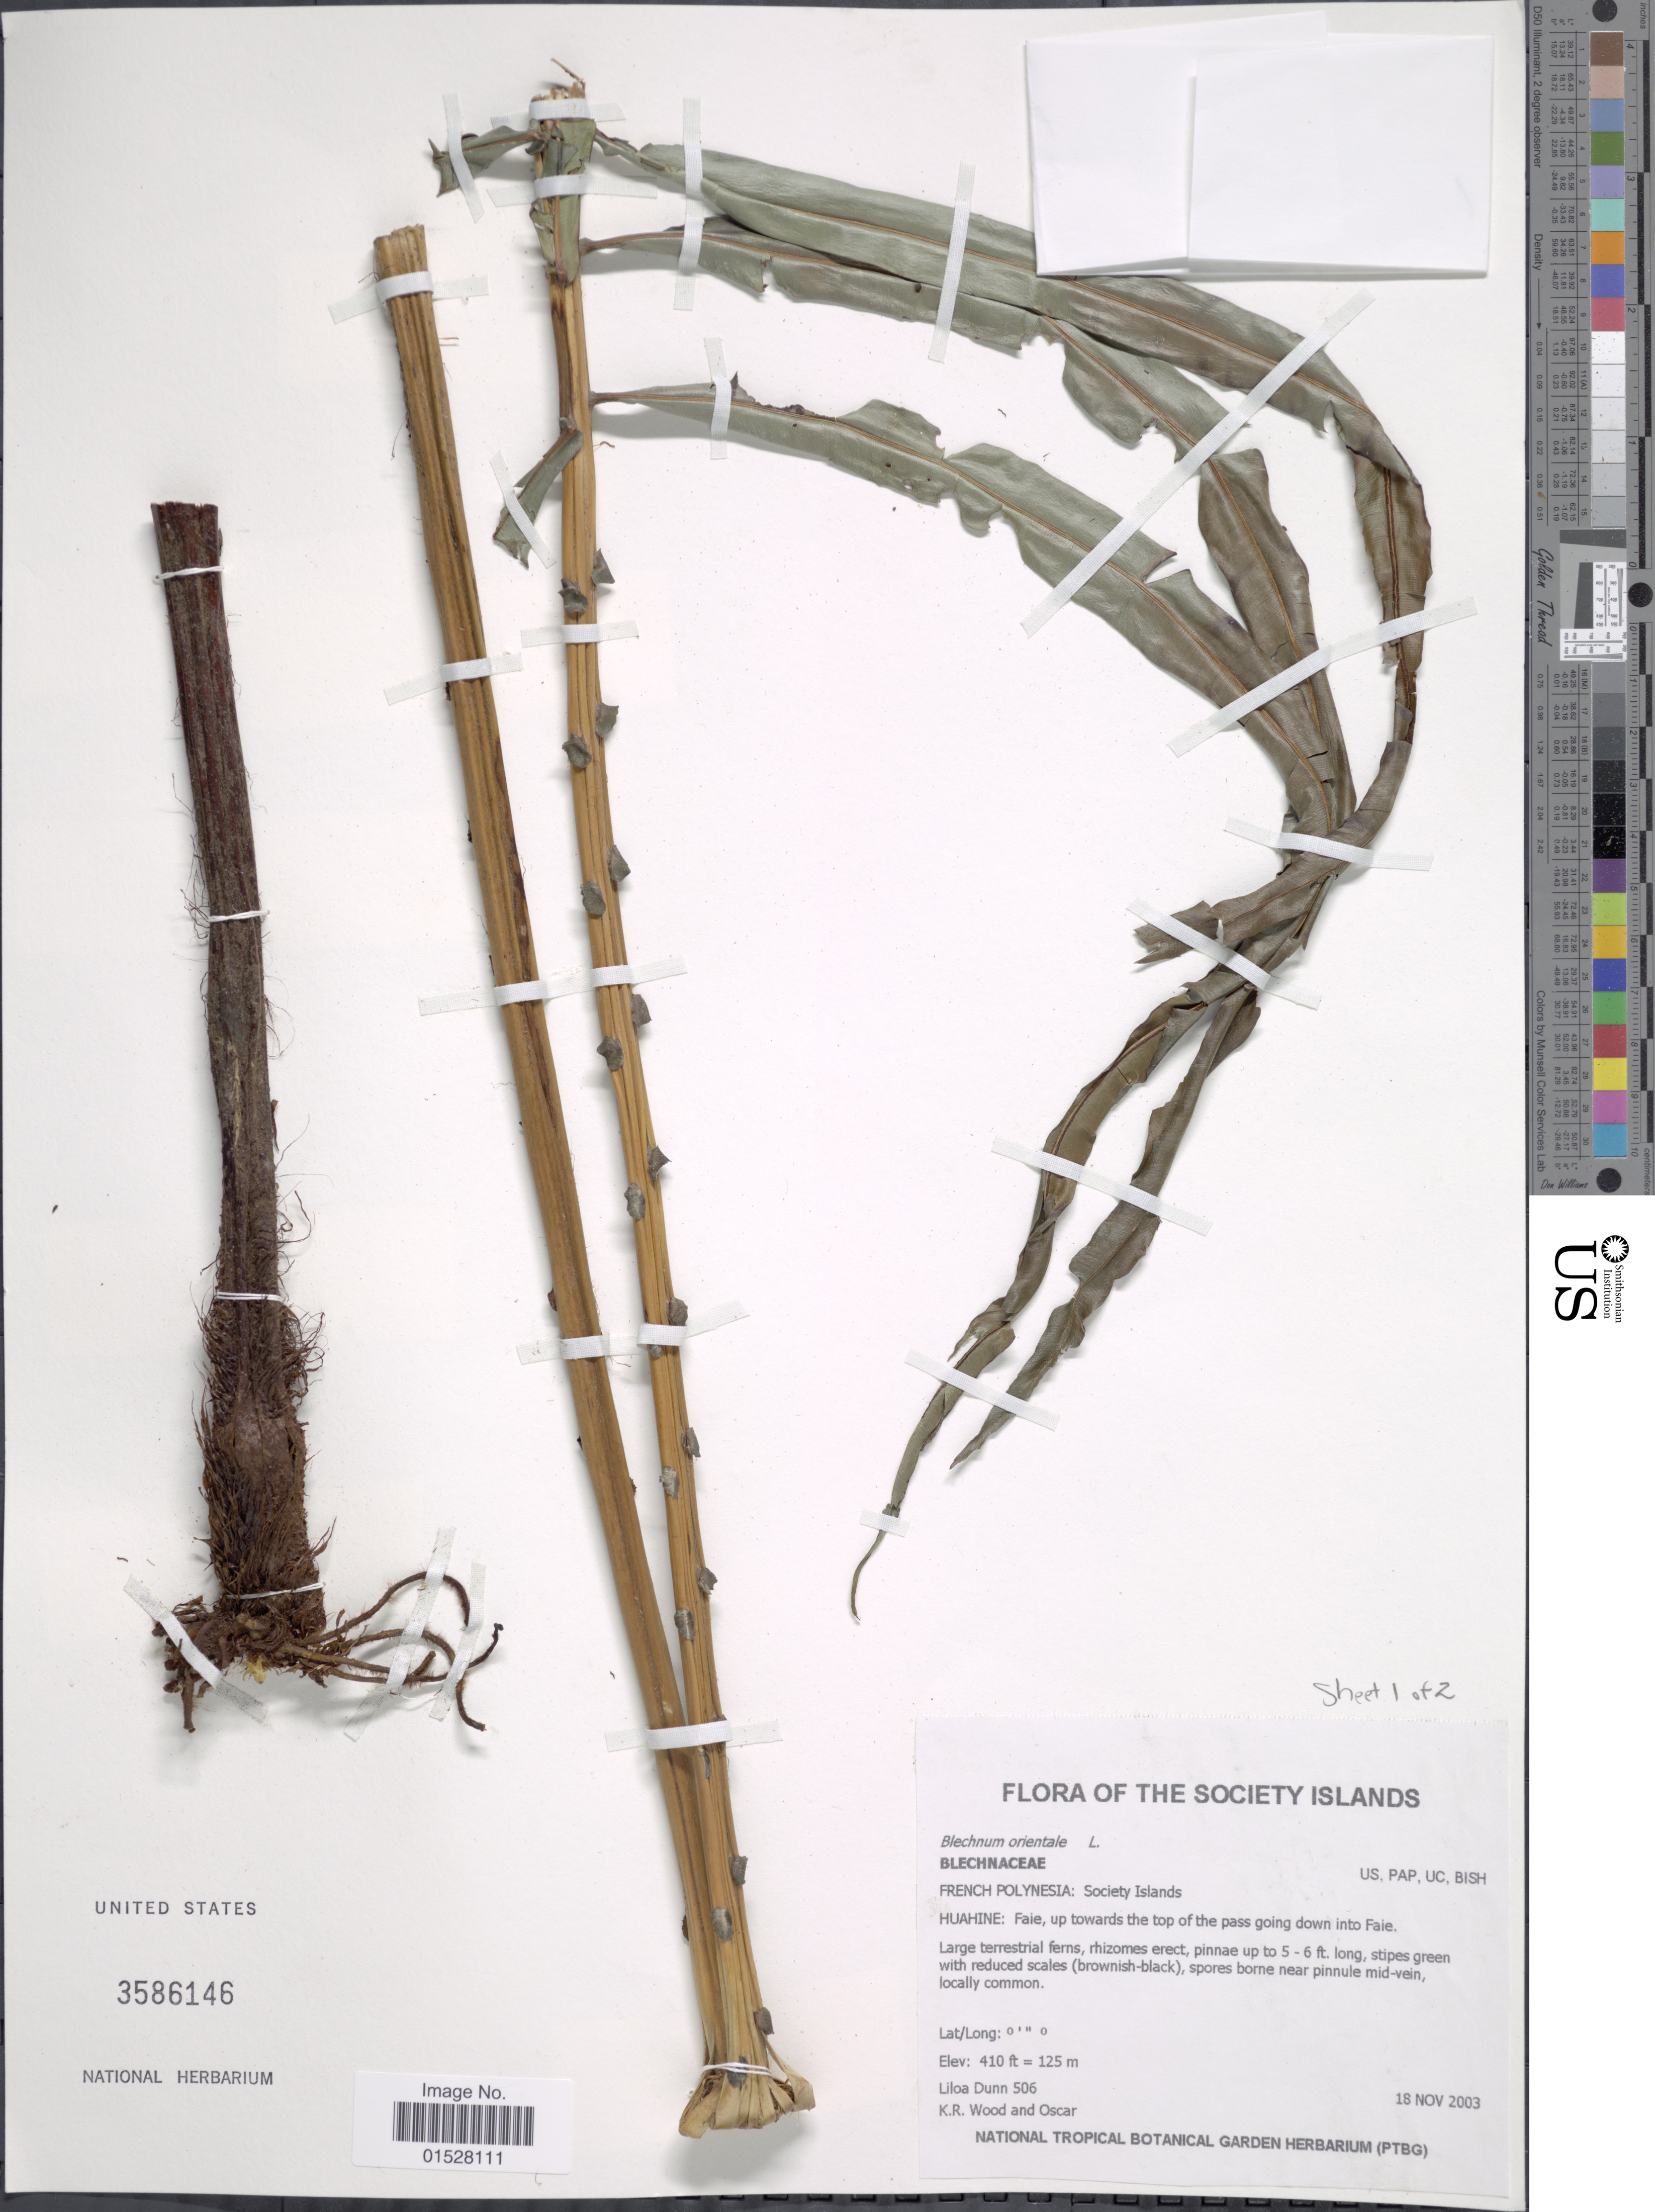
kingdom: Plantae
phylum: Tracheophyta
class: Polypodiopsida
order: Polypodiales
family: Blechnaceae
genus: Blechnum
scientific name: Blechnum orientale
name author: L.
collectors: L. Dunn, K. R. Wood & Oscar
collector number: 506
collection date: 2003-11-18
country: French Polynesia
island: Huahine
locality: Huahine: Faie, up towards the top of the pass going down into Faie. Society Islands.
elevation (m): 125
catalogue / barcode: US 3586146